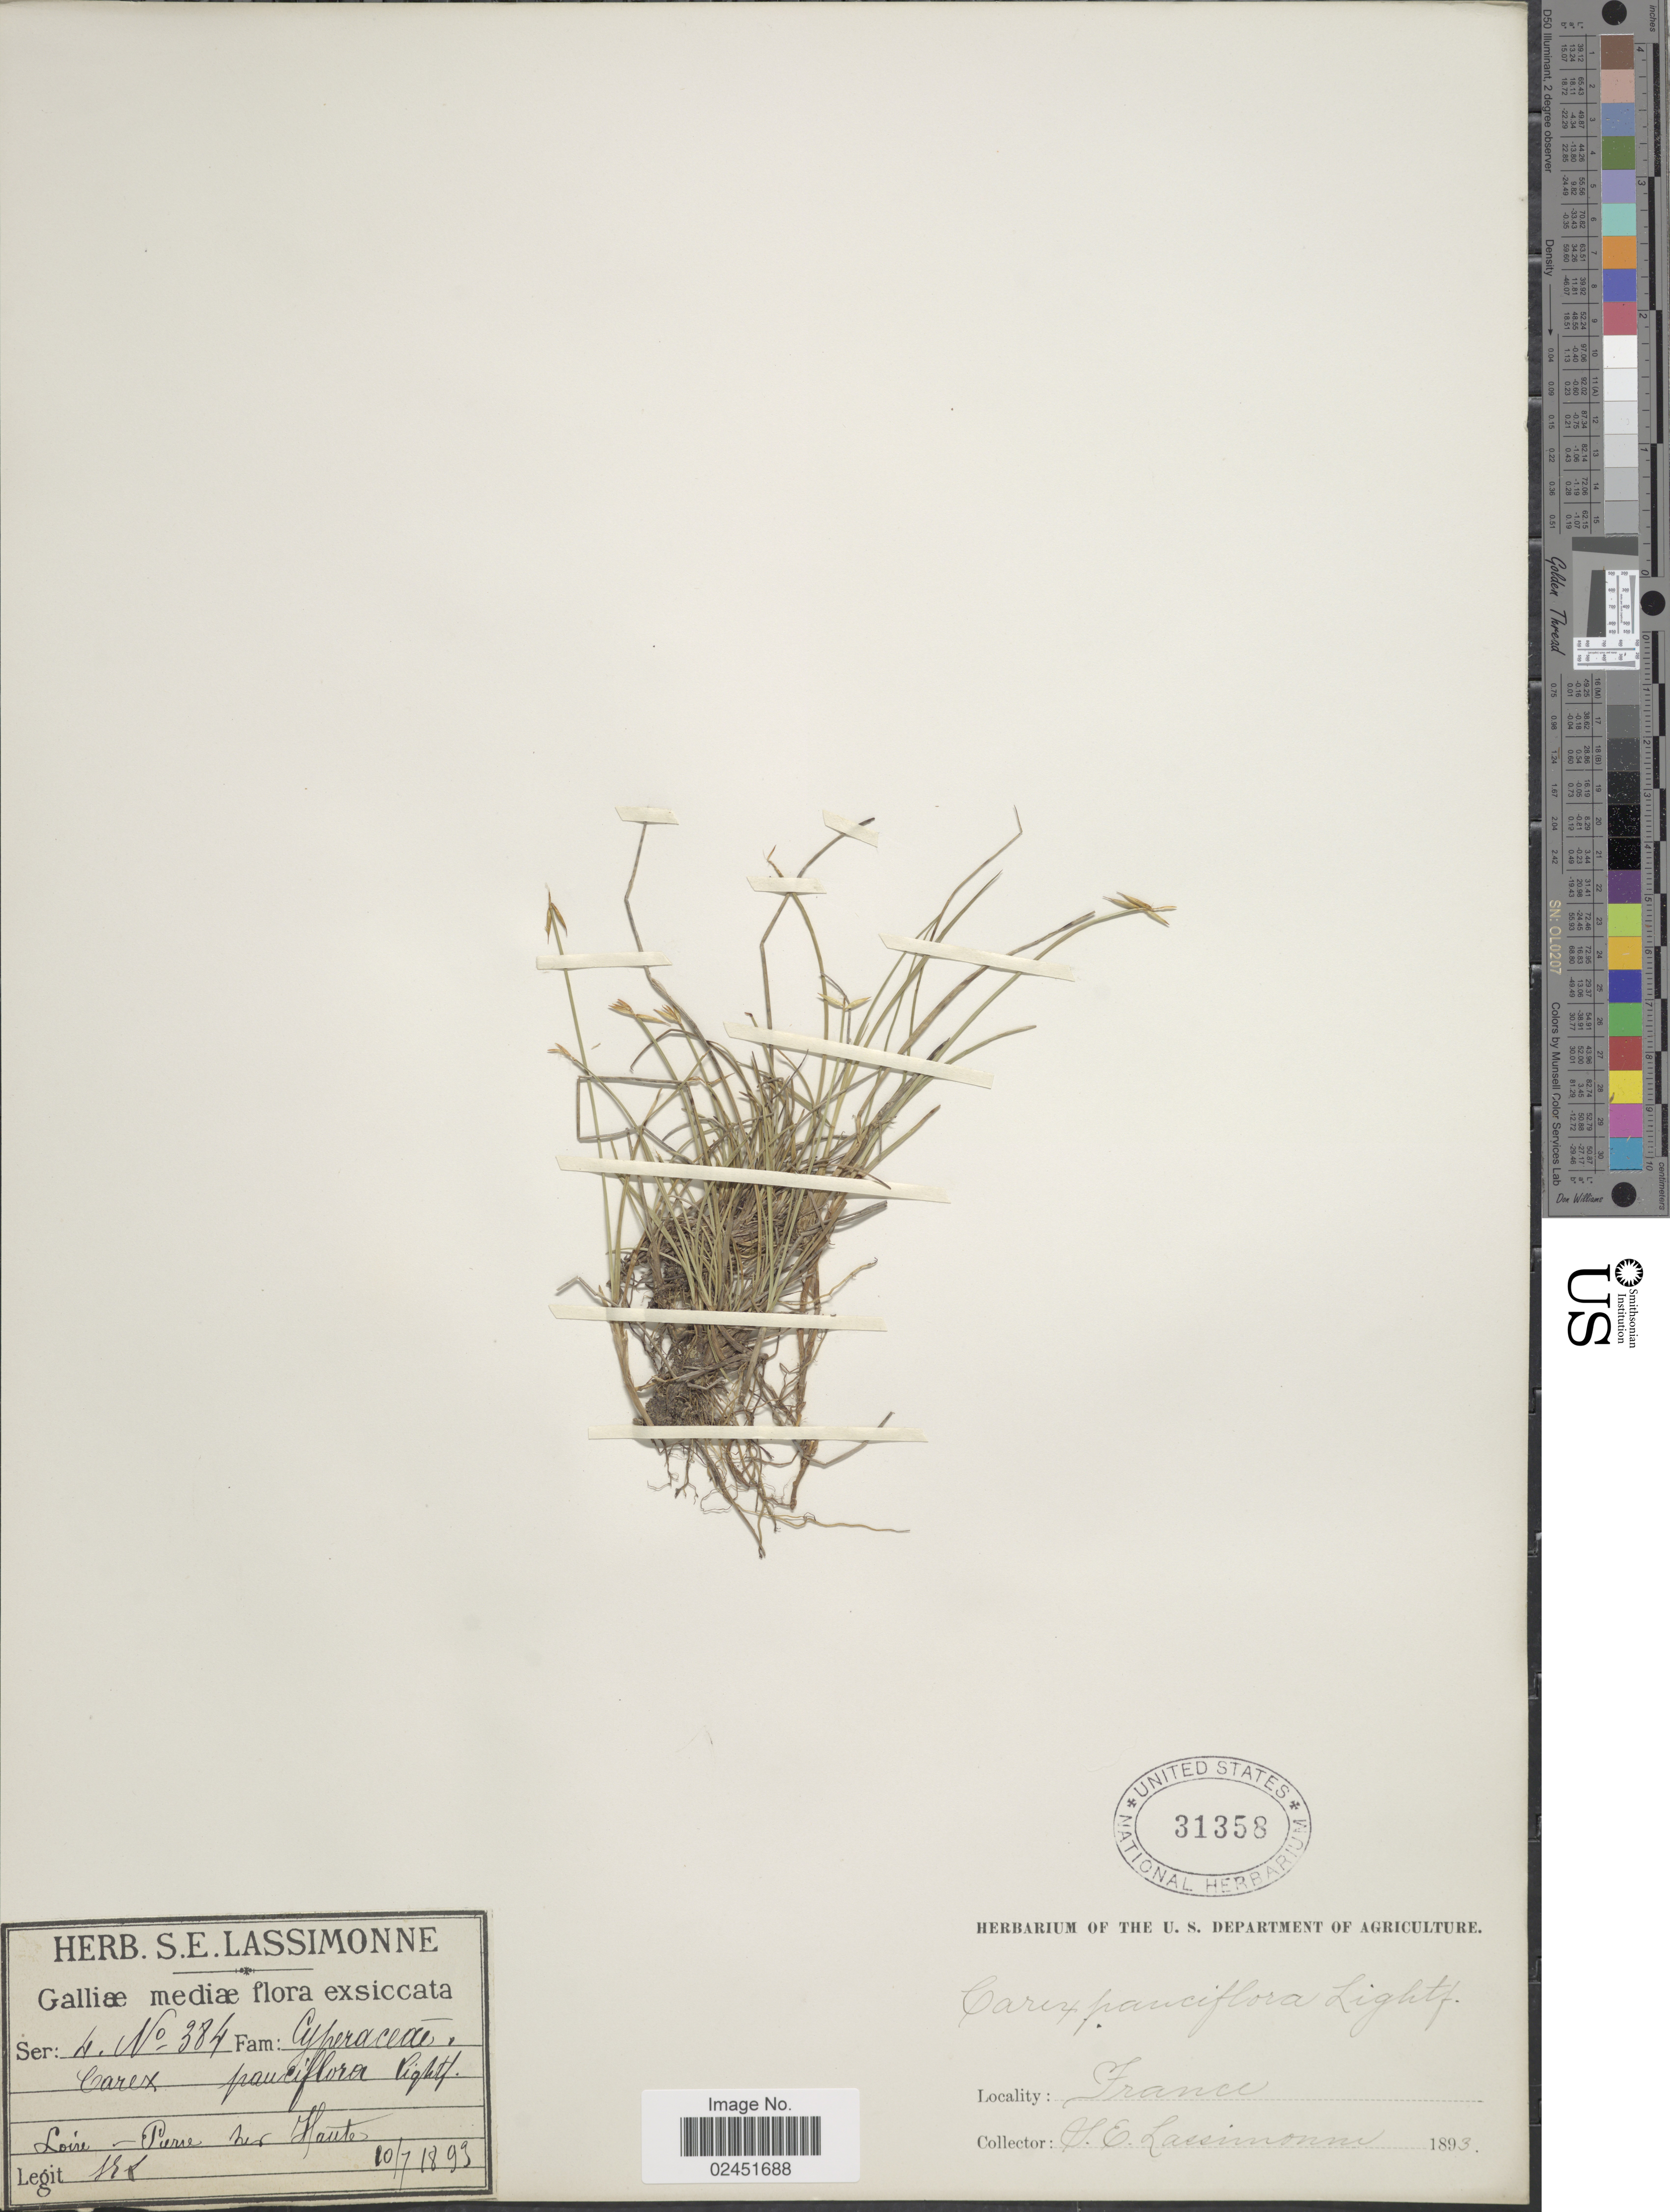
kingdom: Plantae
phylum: Tracheophyta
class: Liliopsida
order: Poales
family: Cyperaceae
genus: Carex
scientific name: Carex pauciflora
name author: Lightf.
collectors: S. Lassimonne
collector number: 384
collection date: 1893-07-10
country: France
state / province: Auvergne-Rhône-Alpes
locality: Loire - Pierre sur Haute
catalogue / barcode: US 31358